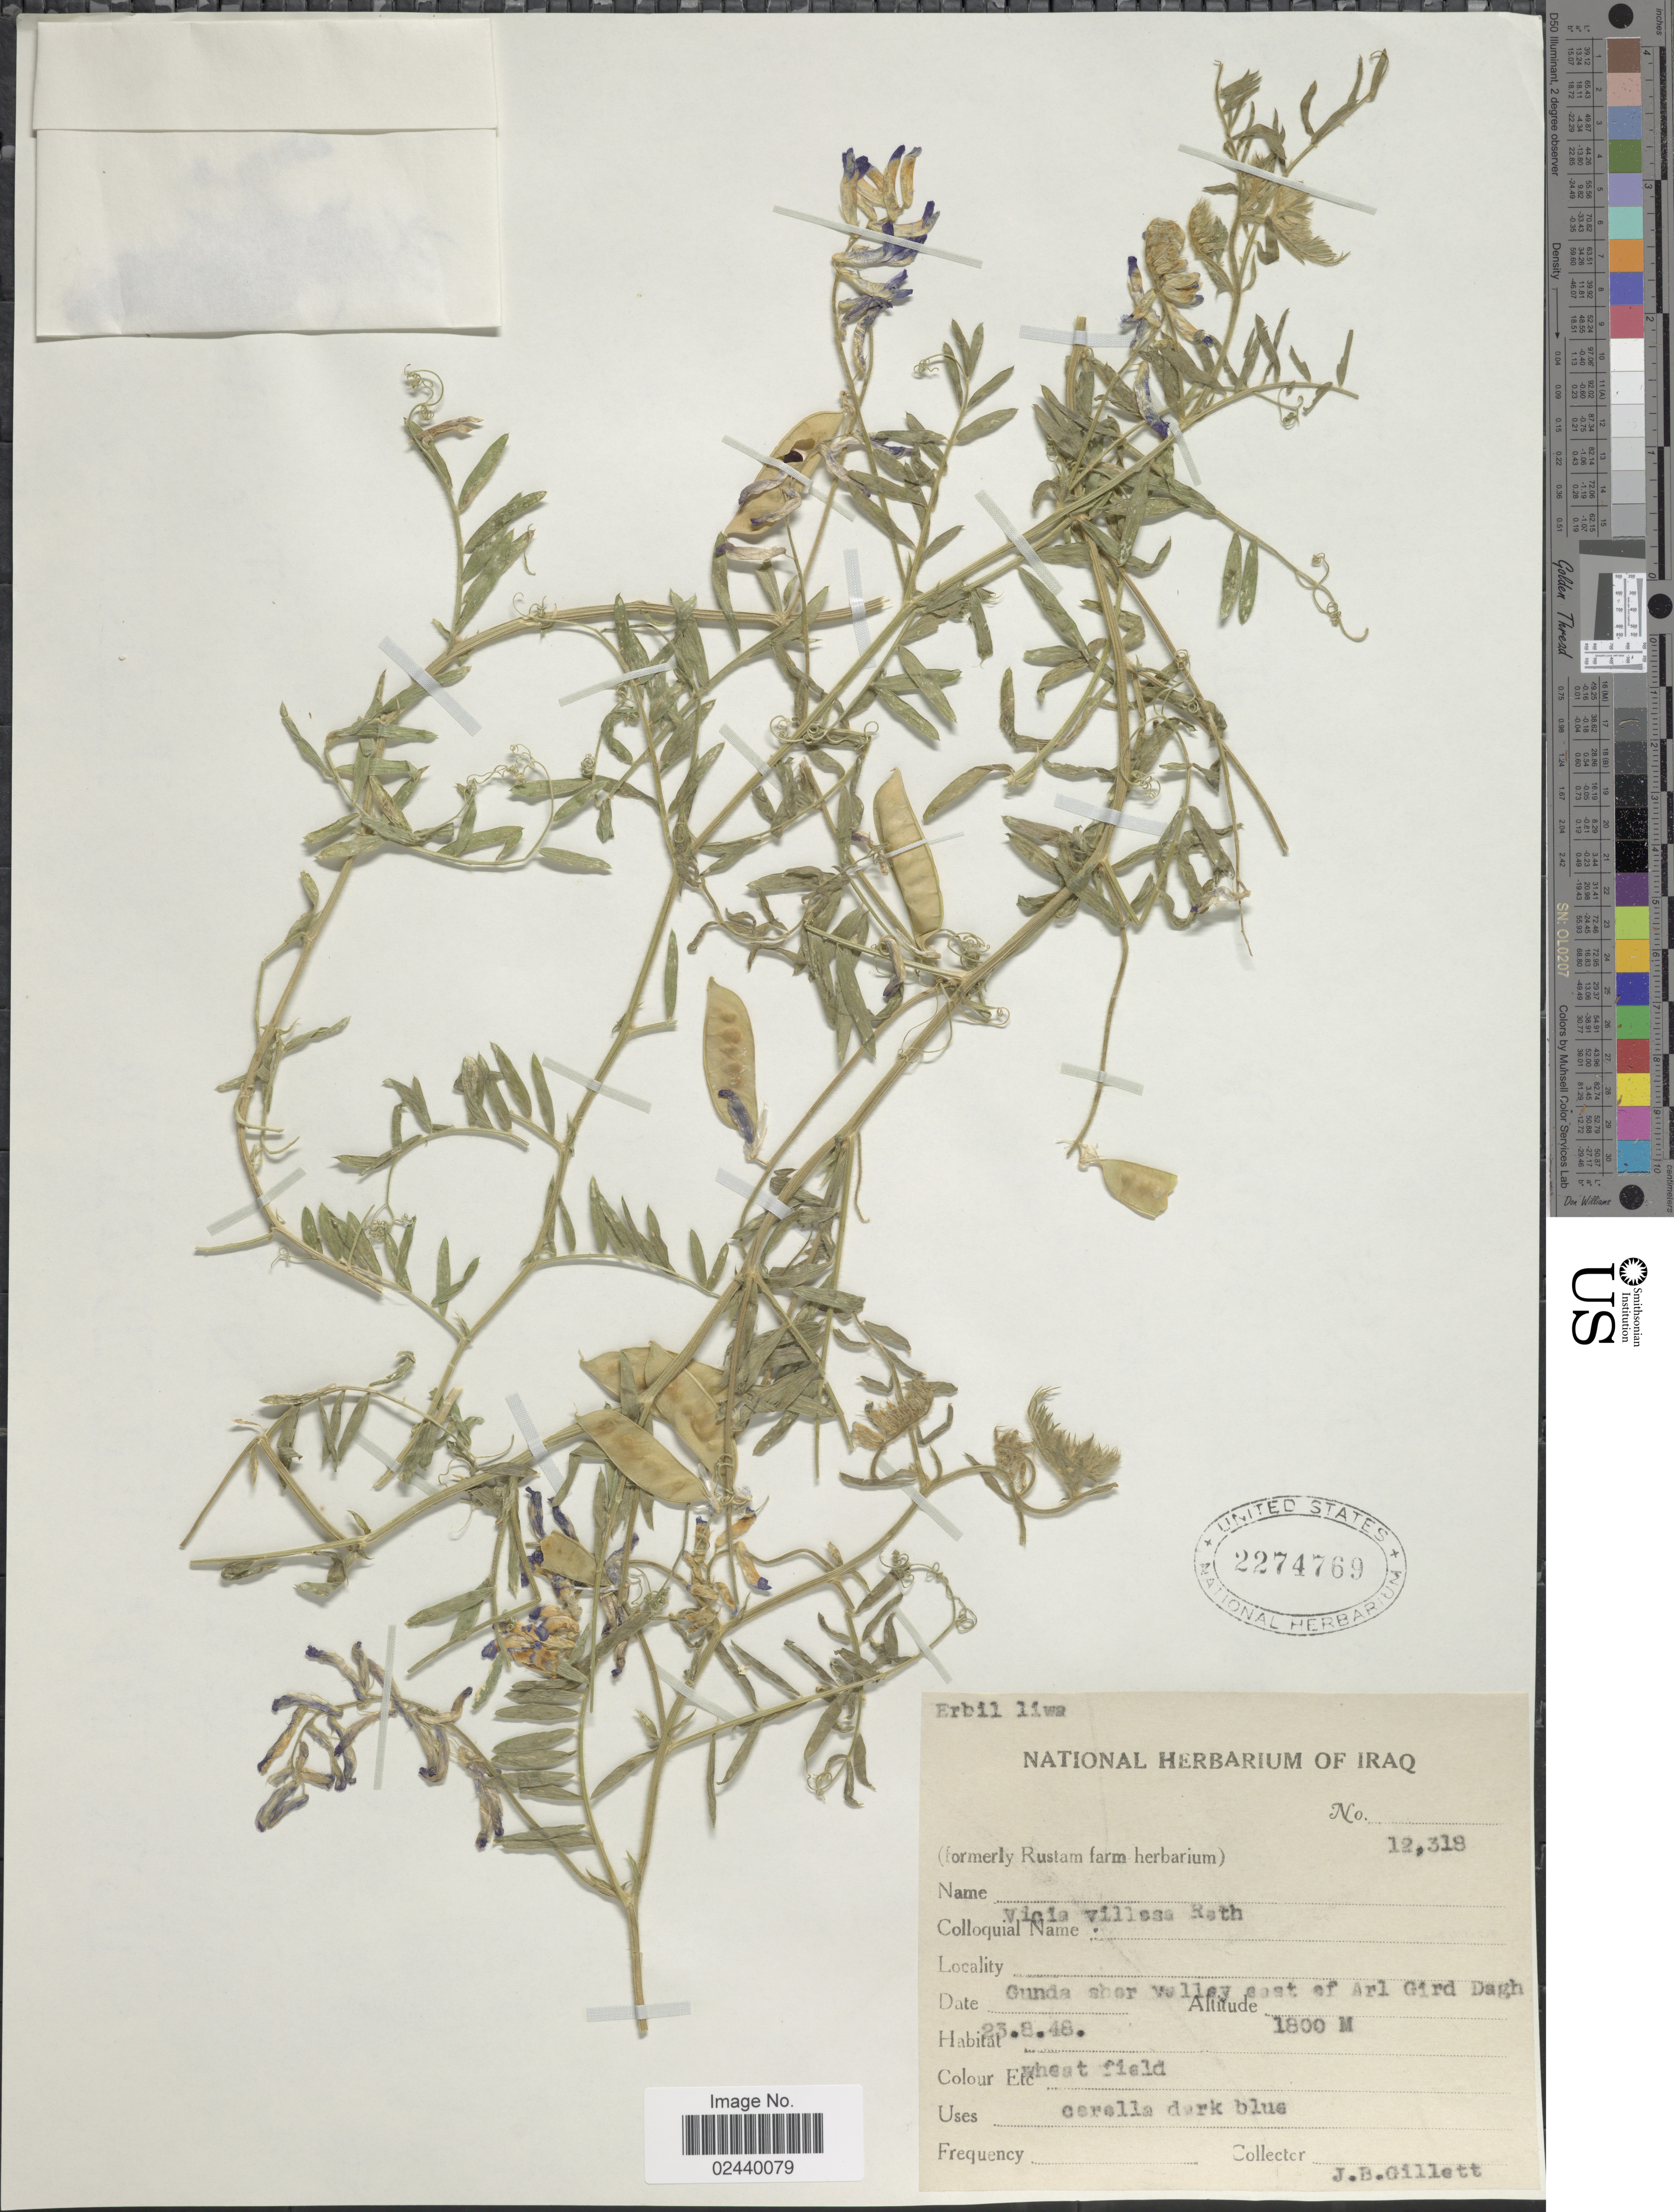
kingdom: Plantae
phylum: Tracheophyta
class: Magnoliopsida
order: Fabales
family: Fabaceae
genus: Vicia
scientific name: Vicia villosa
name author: Roth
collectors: J. B. Gillett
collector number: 12318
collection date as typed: Transcribed d/m/y: 23/8/48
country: Iraq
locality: Erbil liwa, Gunda her valley east of Arl Gird Dagh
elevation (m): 1800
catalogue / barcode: US 2274769